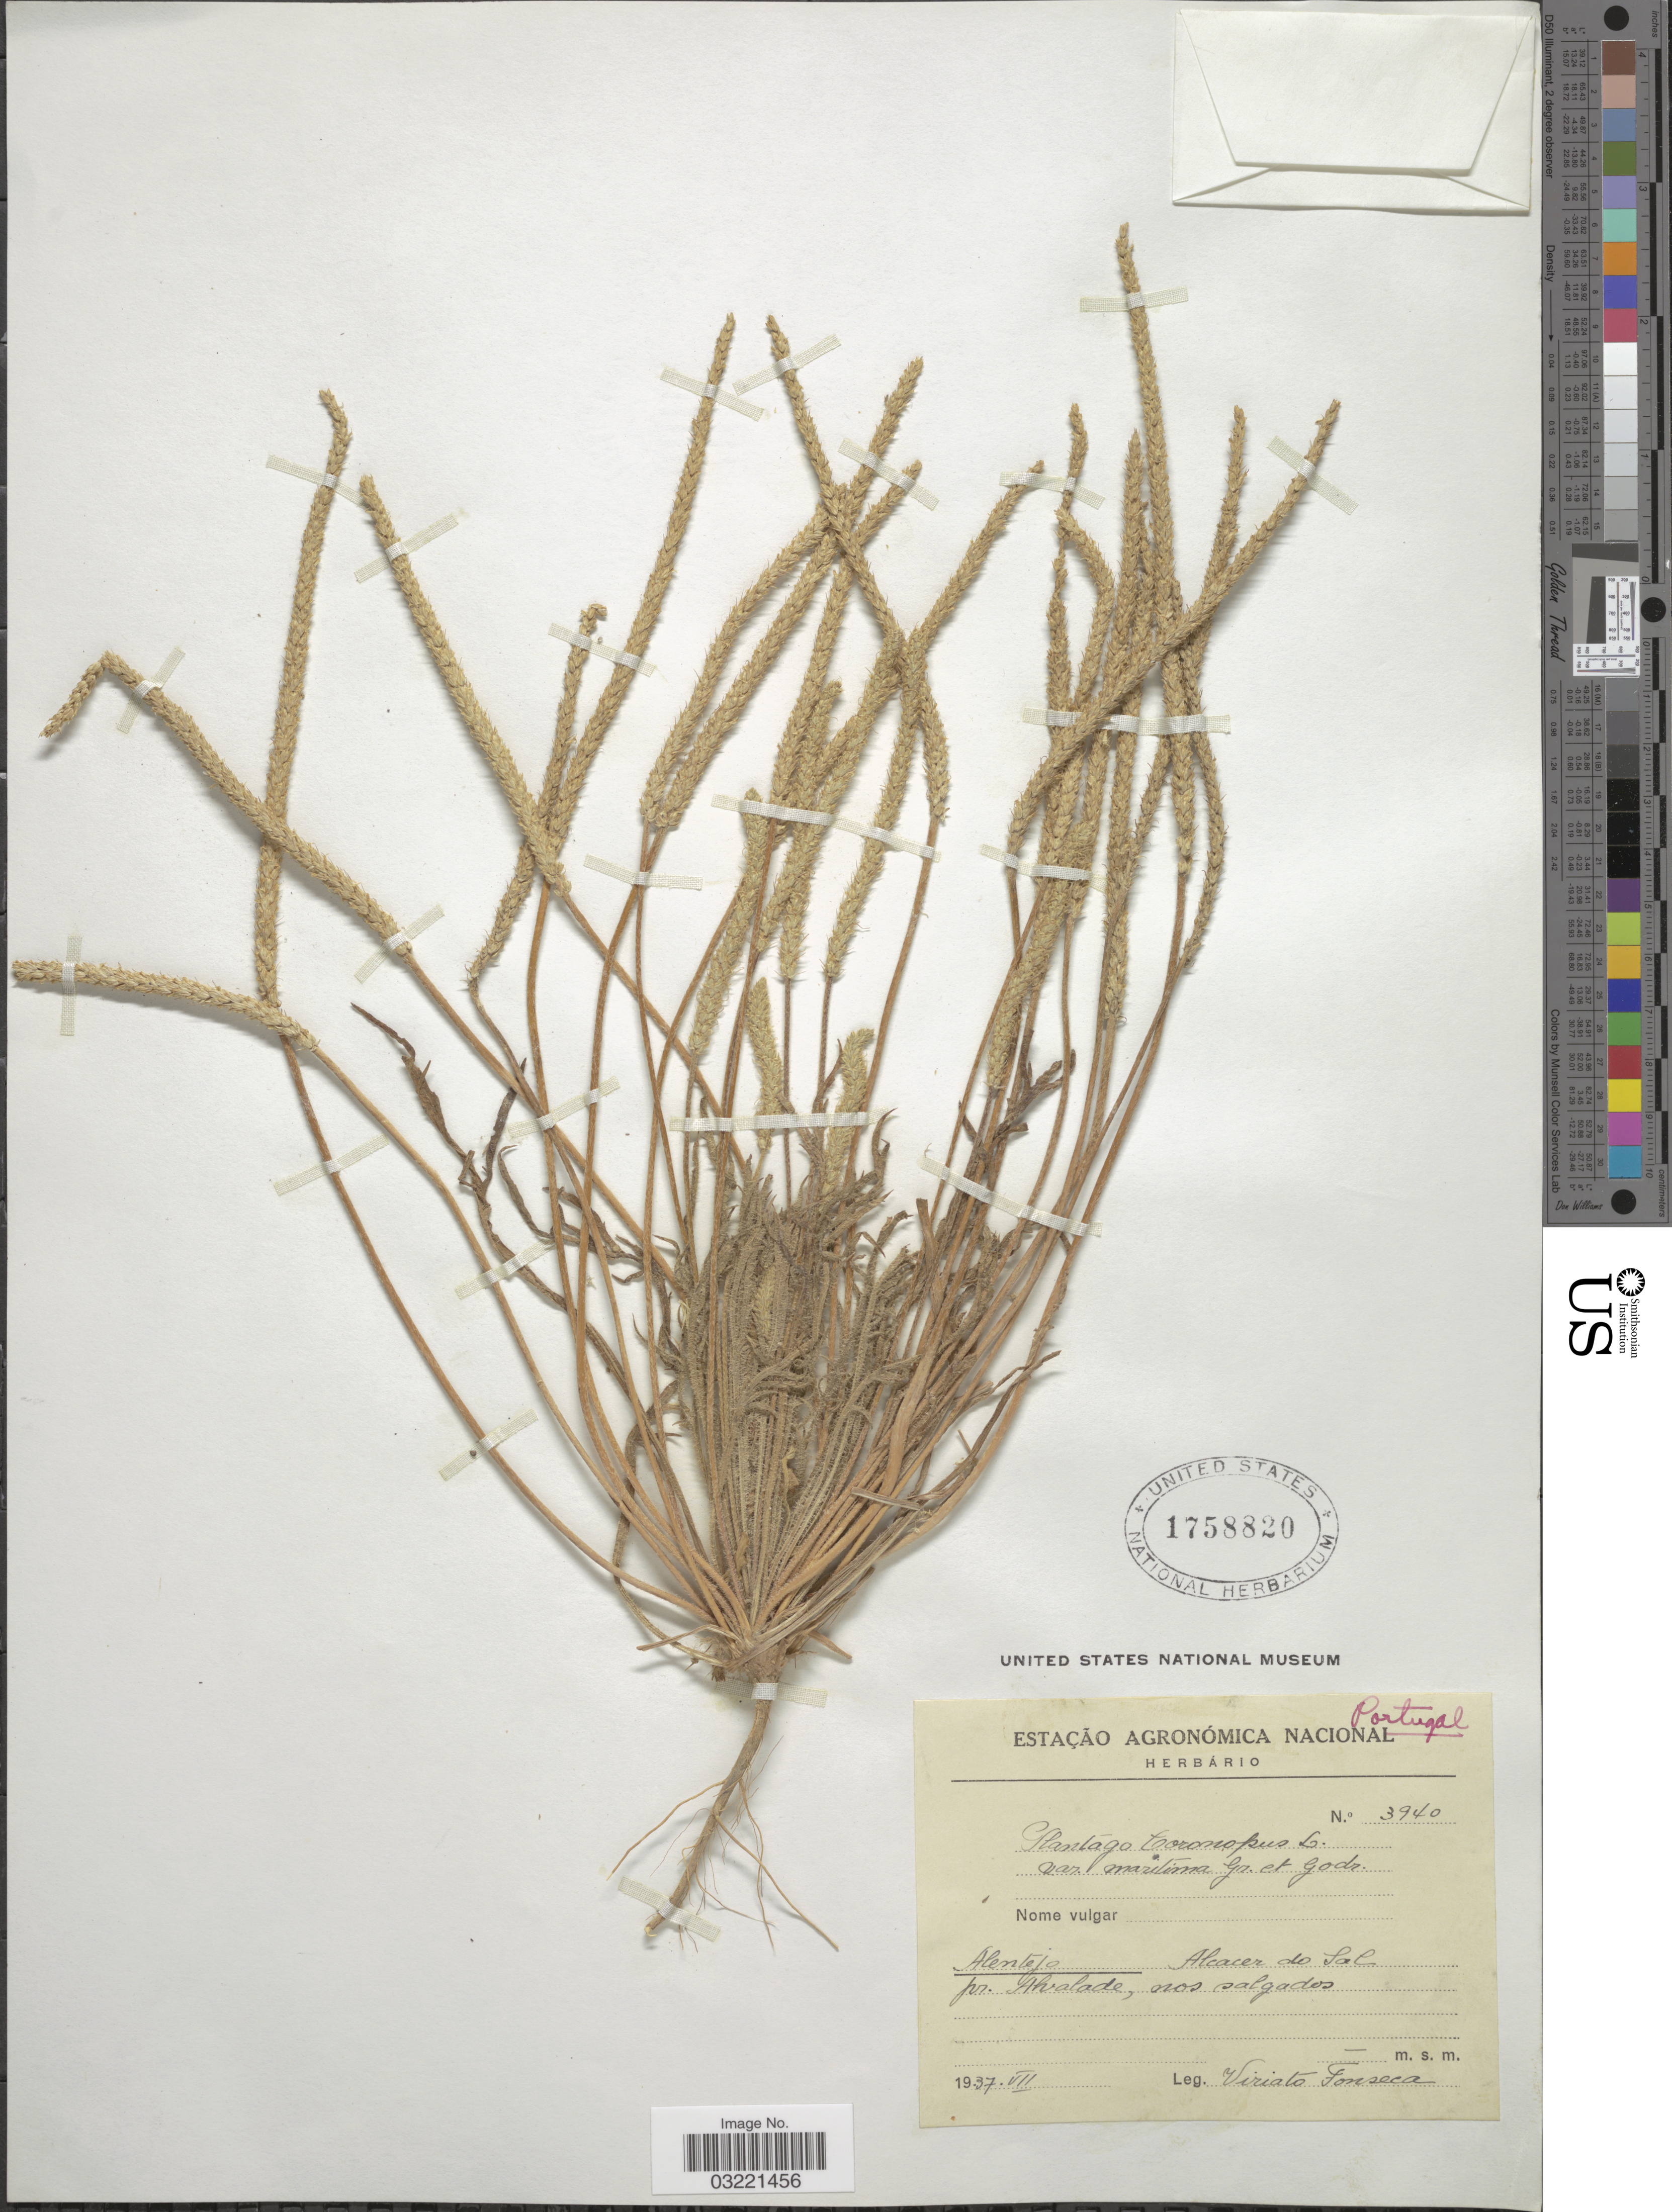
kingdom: Plantae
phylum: Tracheophyta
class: Magnoliopsida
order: Lamiales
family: Plantaginaceae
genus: Plantago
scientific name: Plantago coronopus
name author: L.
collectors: V. Fonseca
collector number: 3940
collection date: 1937-07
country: Portugal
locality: Alentejo Alcacer do Sal pr. Alvalade, nos salgados.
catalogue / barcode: US 1758820